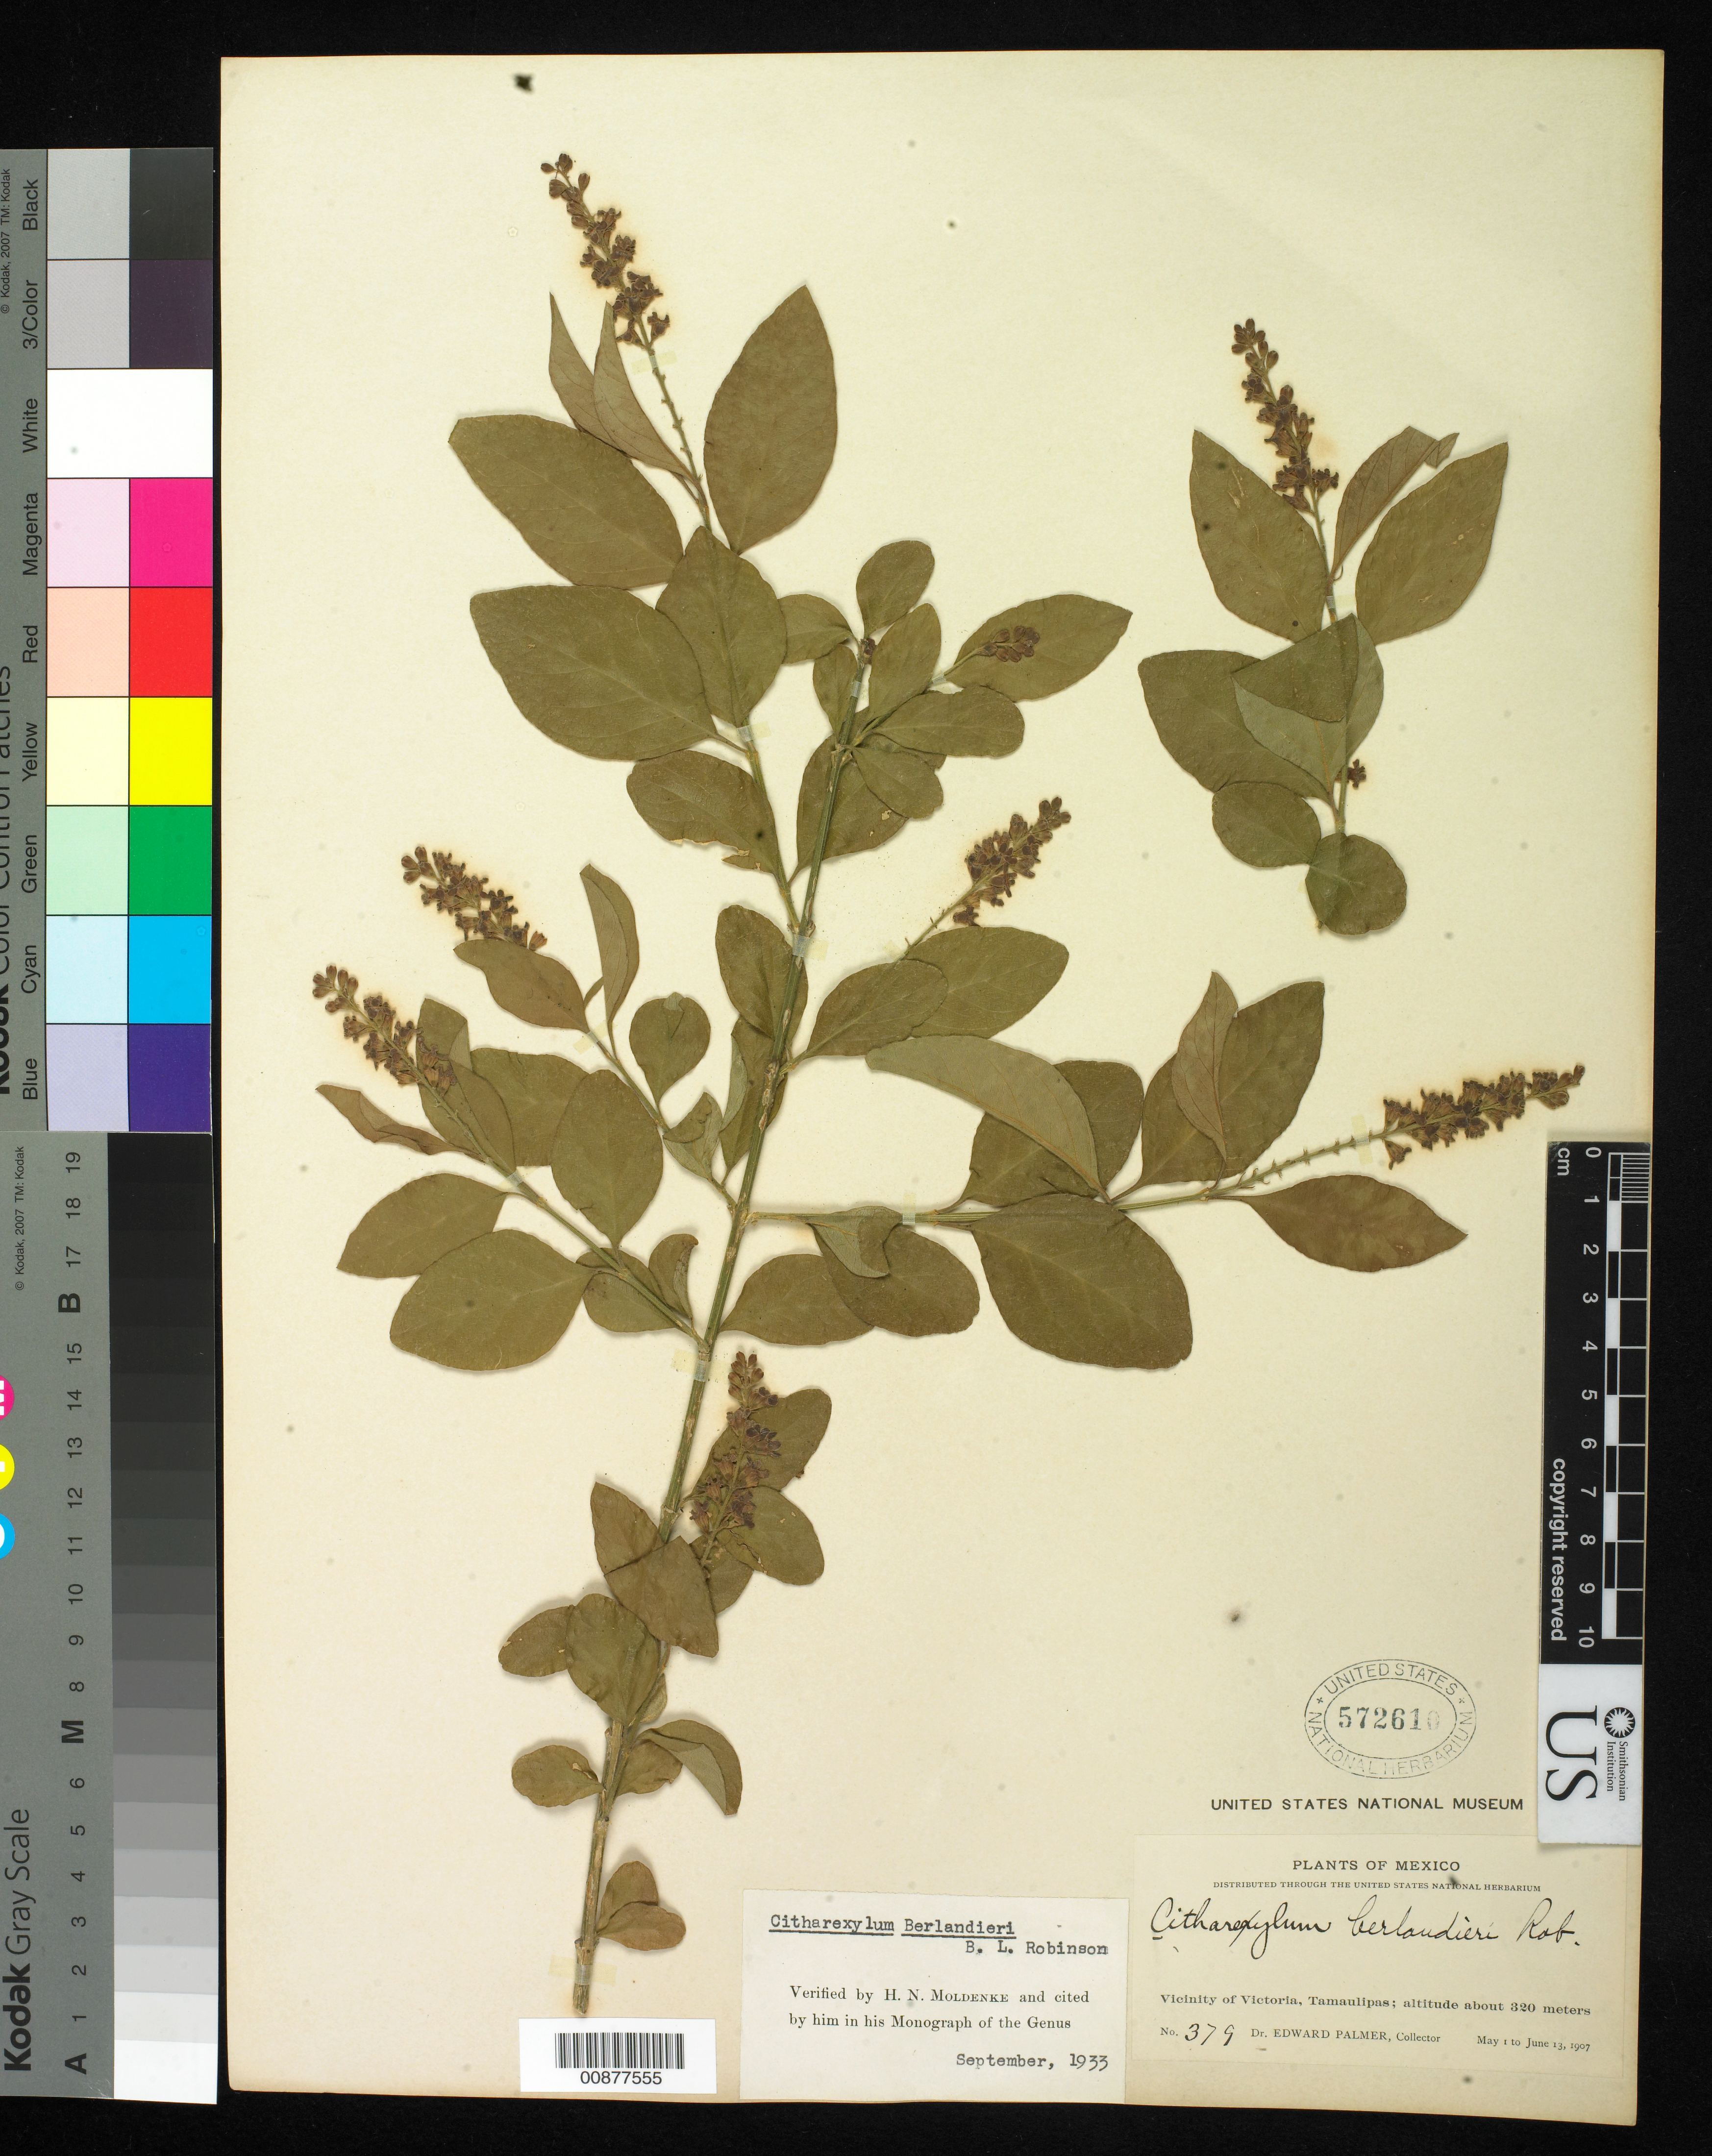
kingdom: Plantae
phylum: Tracheophyta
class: Magnoliopsida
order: Lamiales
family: Verbenaceae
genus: Citharexylum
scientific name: Citharexylum berlandieri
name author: B.L. Rob.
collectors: E. Palmer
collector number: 379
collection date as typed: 01 May 1907 to 13 Jun 1907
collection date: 1907-05-01/1907-06-13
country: Mexico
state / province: Tamaulipas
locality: Vicinity of Victoria.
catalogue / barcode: US 572610